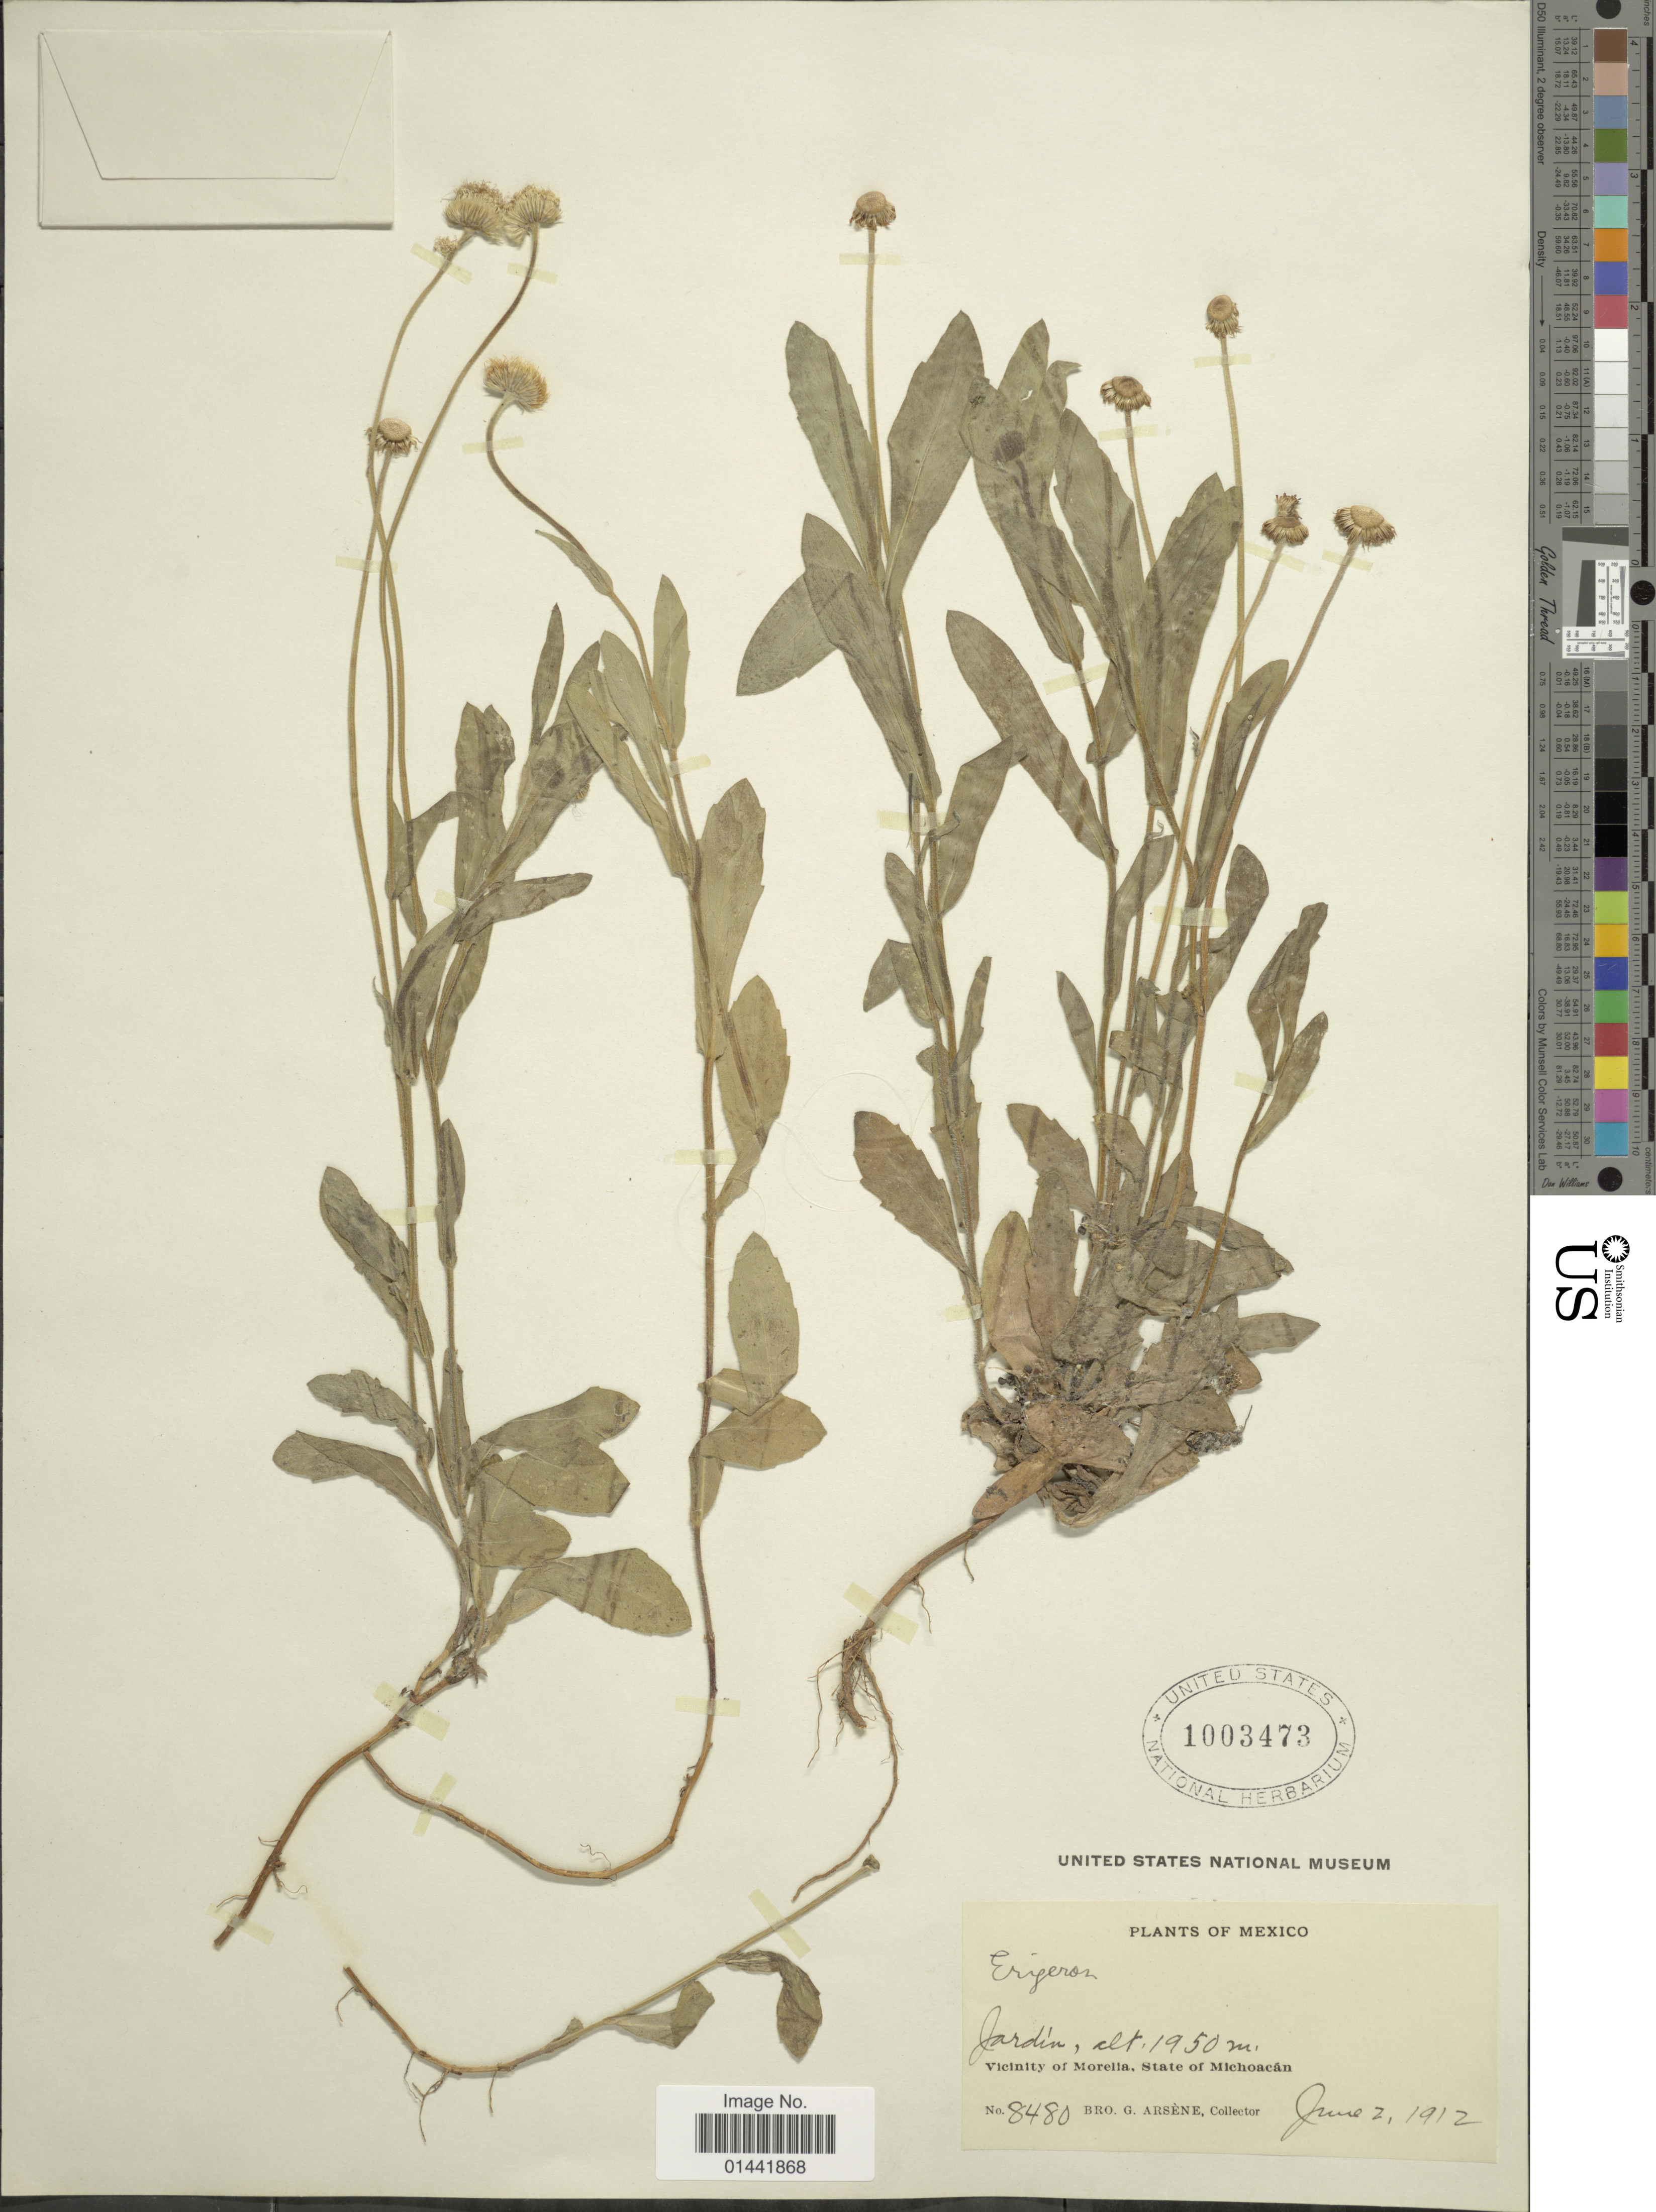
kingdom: Plantae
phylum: Tracheophyta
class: Magnoliopsida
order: Asterales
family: Asteraceae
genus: Erigeron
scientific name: Erigeron scaposus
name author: DC.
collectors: Bro. G. Arsène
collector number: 8480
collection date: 1912-06-02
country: Mexico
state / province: Michoacán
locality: Jardín, Vicinity of Morelia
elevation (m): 1950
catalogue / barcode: US 1003473